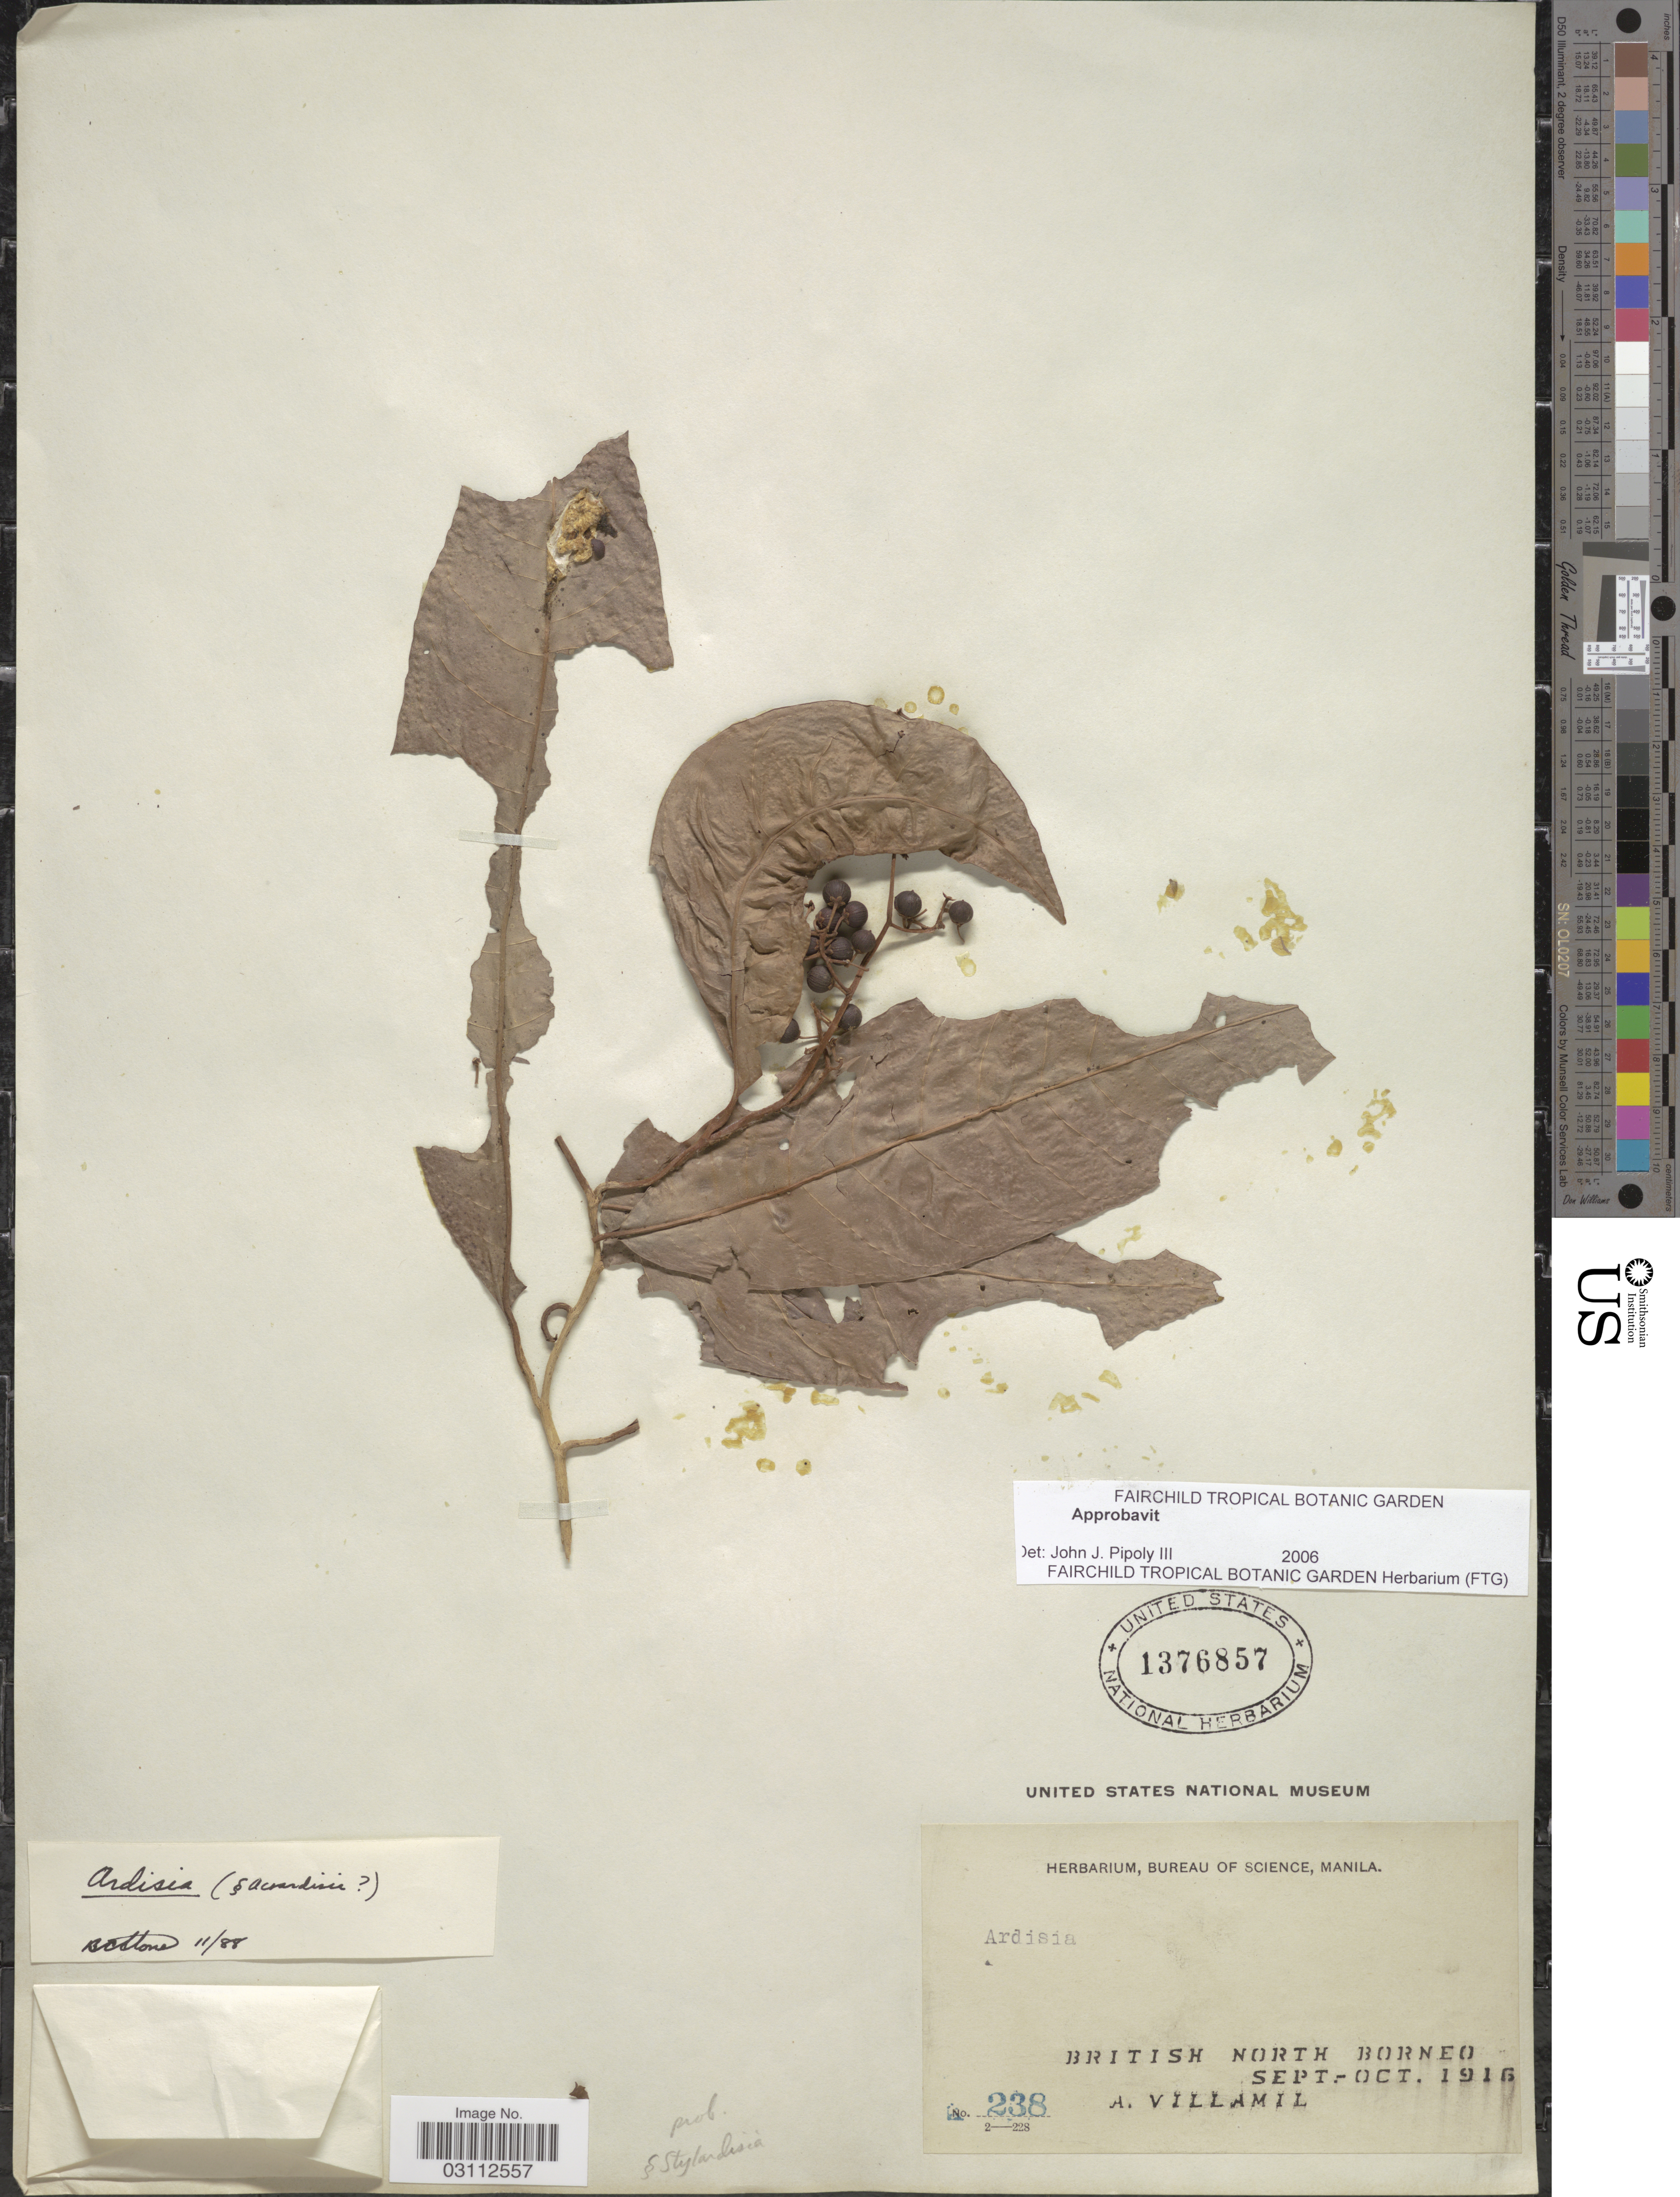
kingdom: Plantae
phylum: Tracheophyta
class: Magnoliopsida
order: Ericales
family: Primulaceae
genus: Ardisia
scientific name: Ardisia sp.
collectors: A. Villamil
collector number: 238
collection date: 1916-09/1916-10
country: Malaysia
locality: British North Borneo.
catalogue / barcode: US 1376857